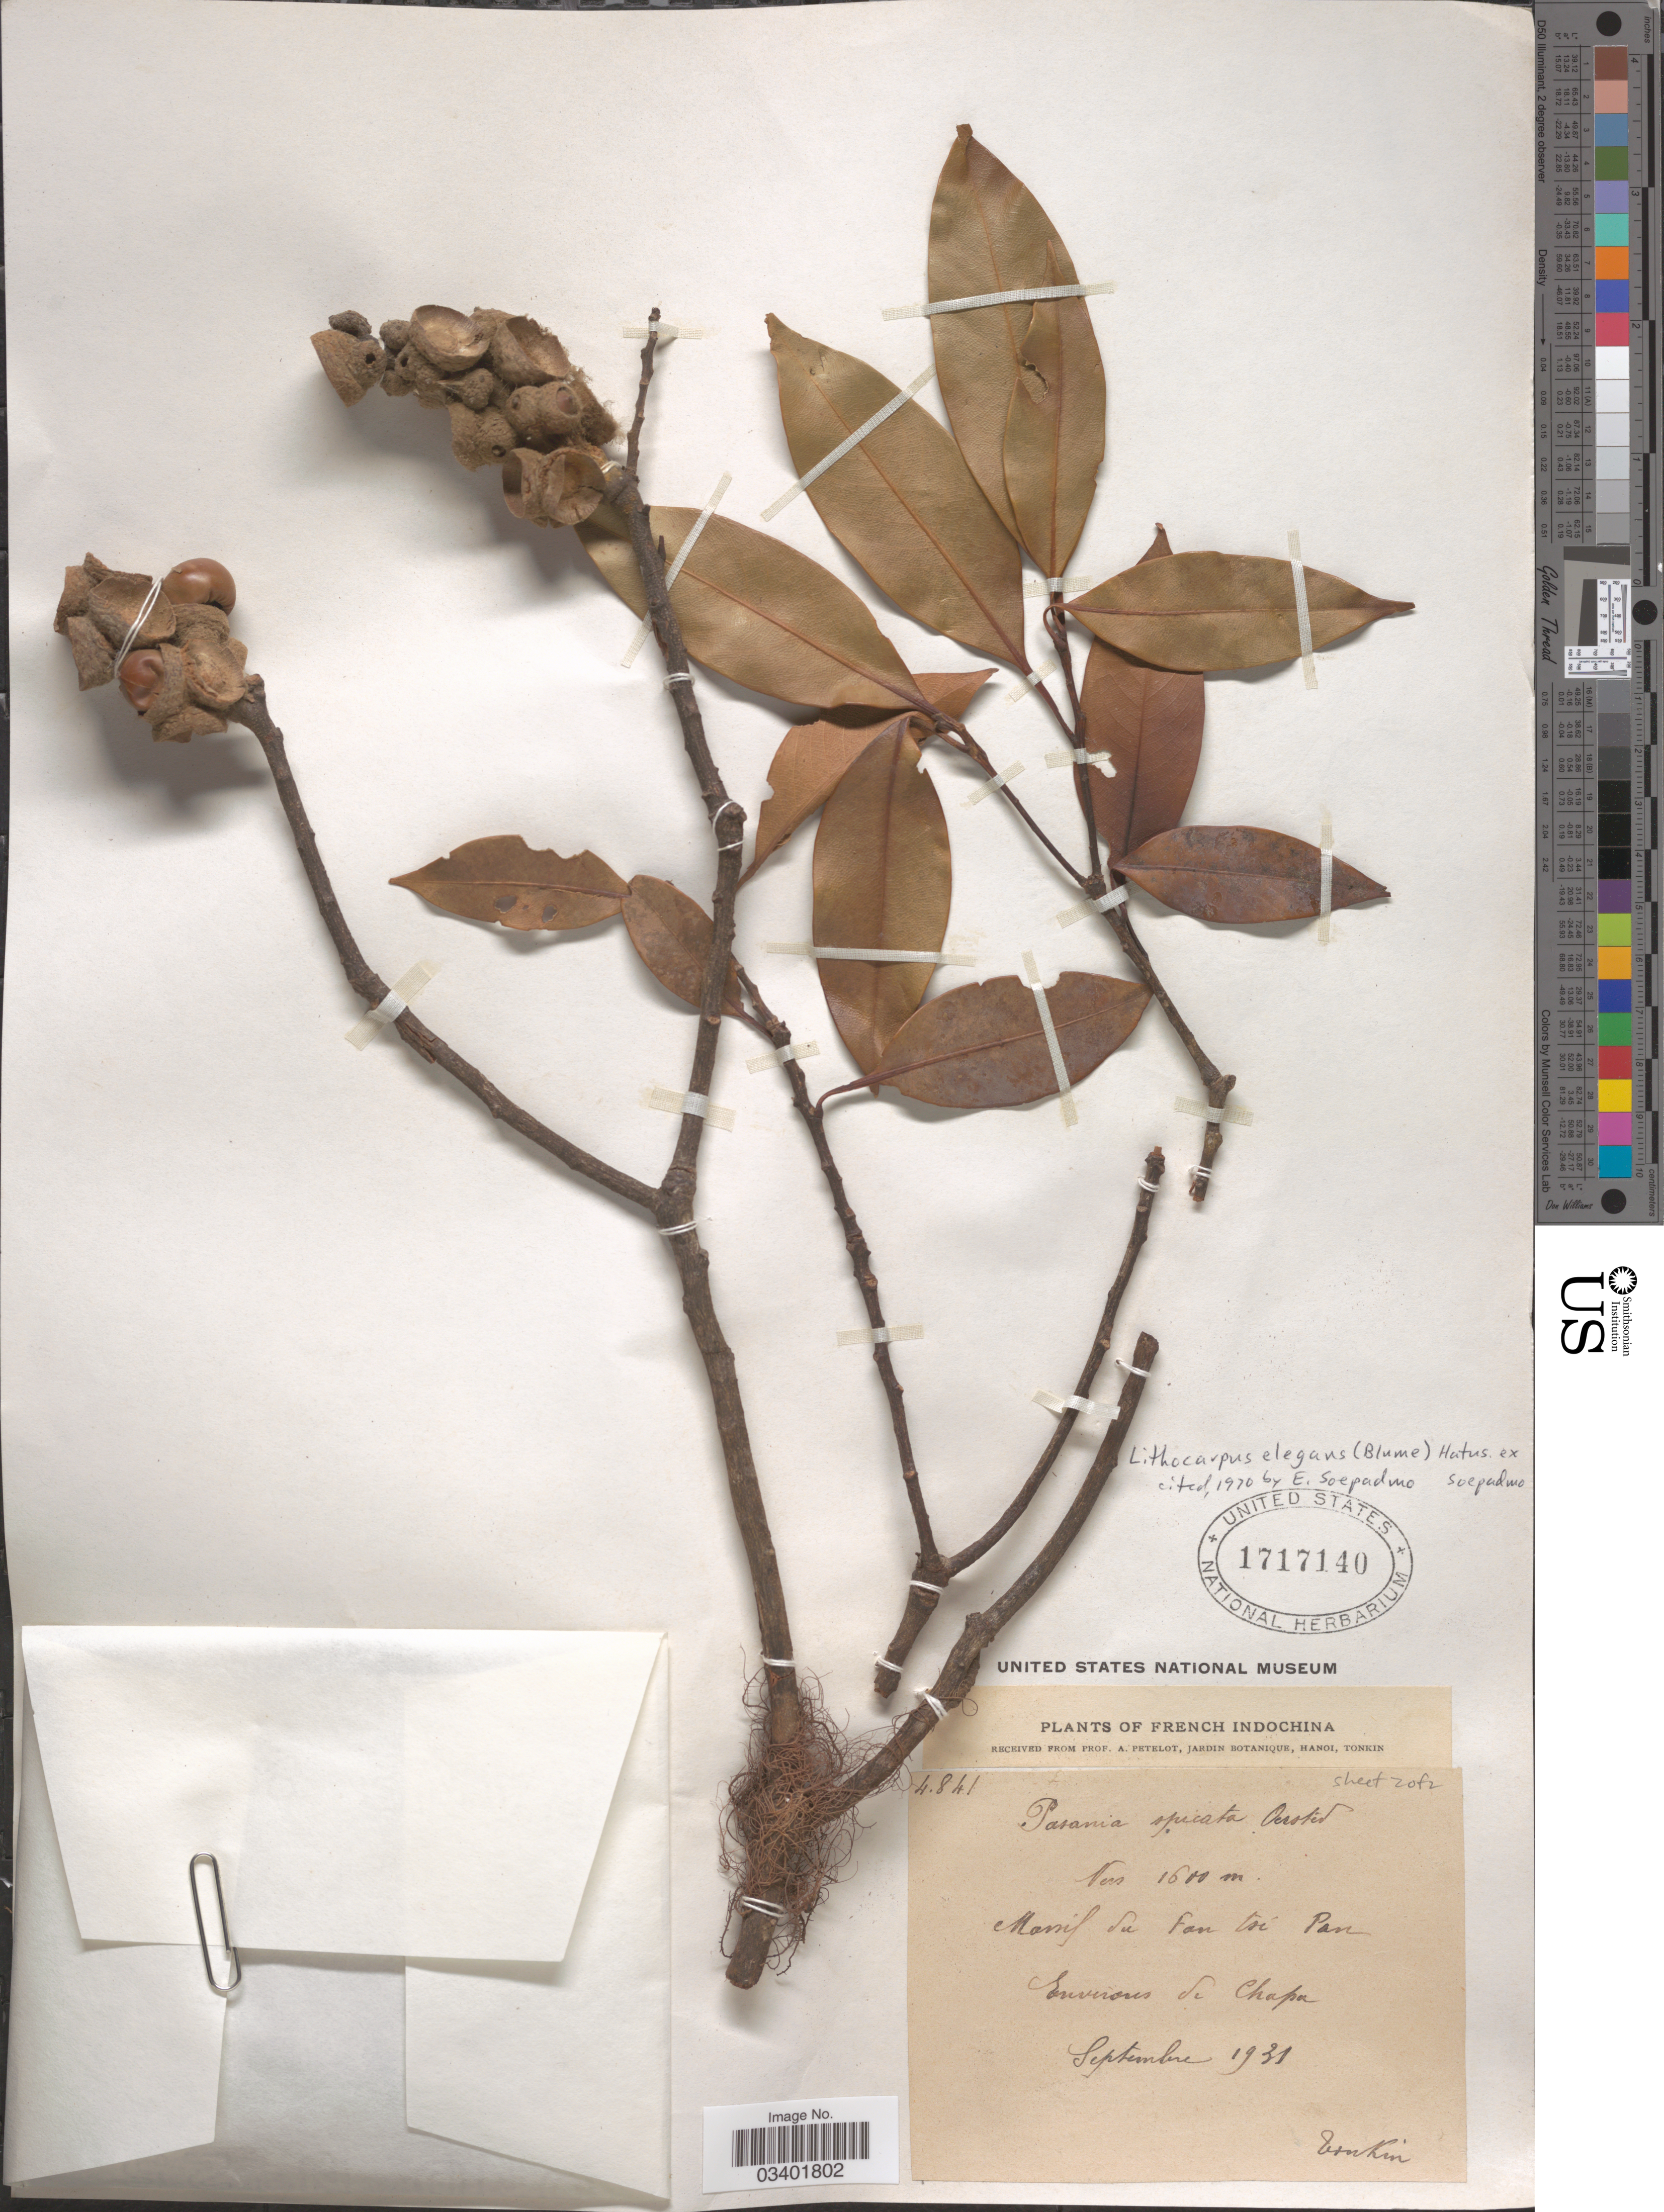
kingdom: Plantae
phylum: Tracheophyta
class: Magnoliopsida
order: Fagales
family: Fagaceae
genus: Lithocarpus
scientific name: Lithocarpus elegans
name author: (Blume) Hatus. ex Soepadmo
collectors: P. A. Pételot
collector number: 4841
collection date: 1931-09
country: Vietnam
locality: French Indochina. Massif du Fan tsi Pan, Environs de Chapa.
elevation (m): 1600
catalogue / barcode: US 1717140